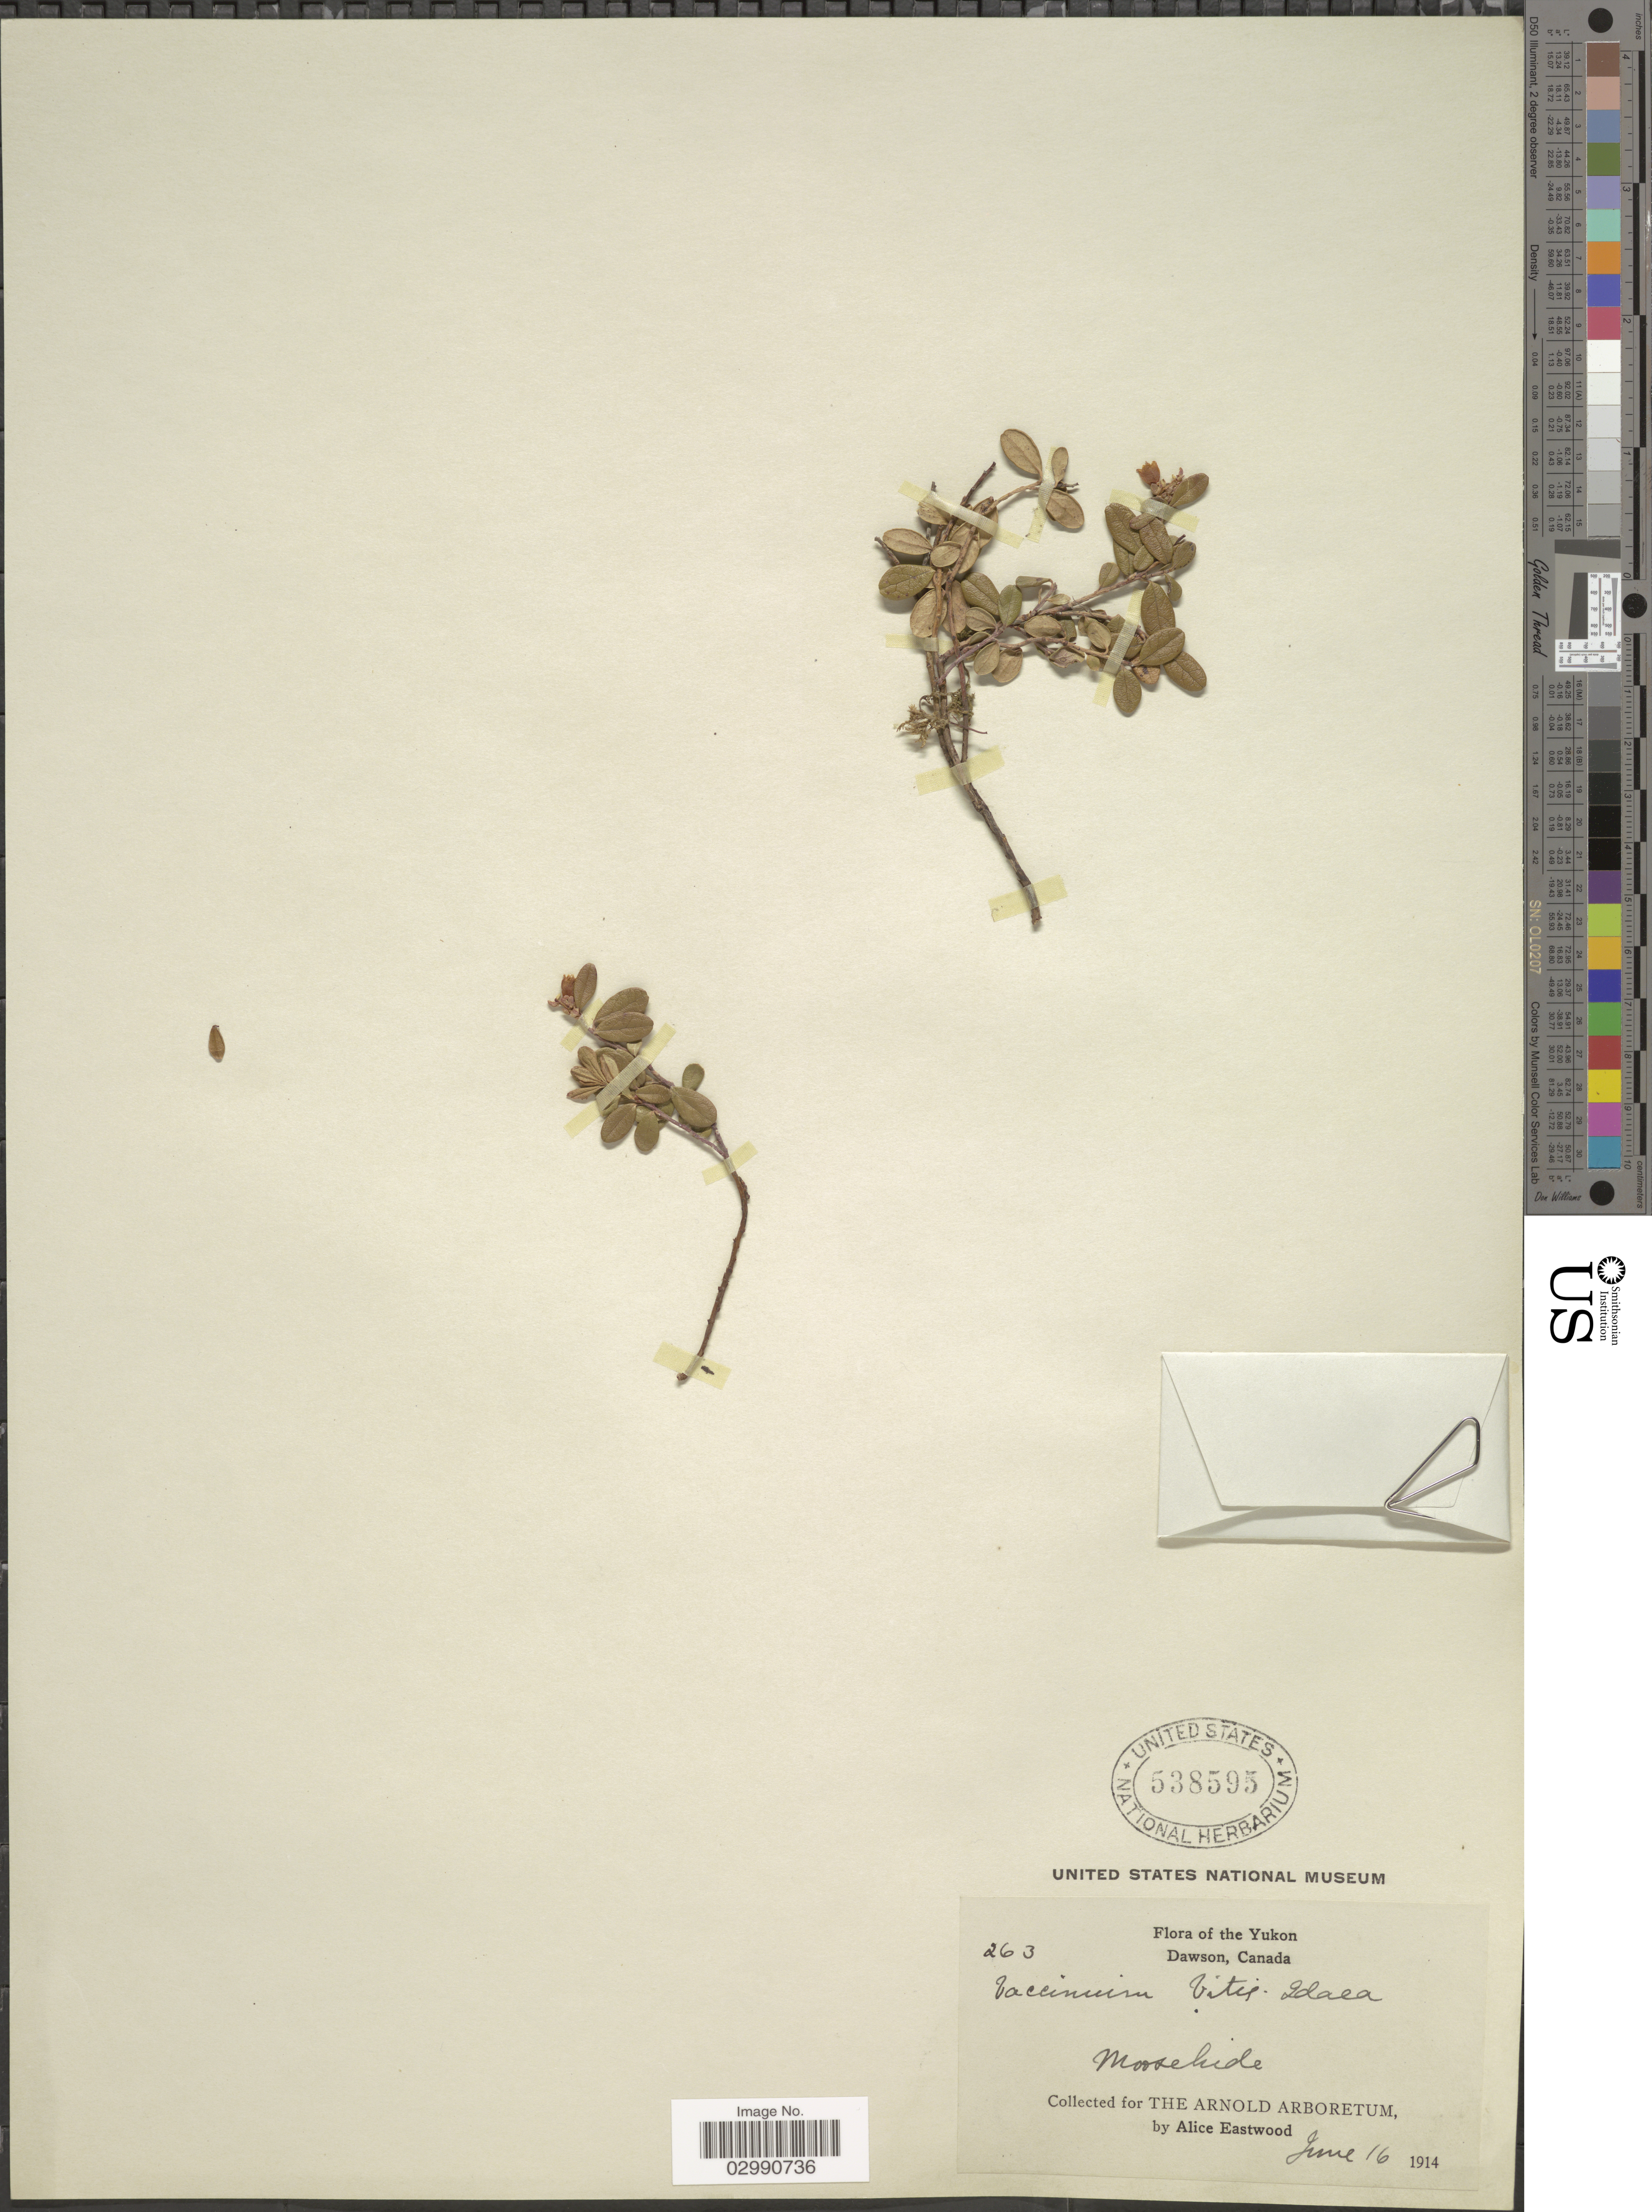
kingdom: Plantae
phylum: Tracheophyta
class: Magnoliopsida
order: Ericales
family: Ericaceae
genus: Vaccinium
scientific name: Vaccinium vitis-idaea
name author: L.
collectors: A. Eastwood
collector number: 263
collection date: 1914-06-16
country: Canada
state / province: Yukon Territory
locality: The Yukon, Dawson, Moosehide.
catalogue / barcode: US 538595